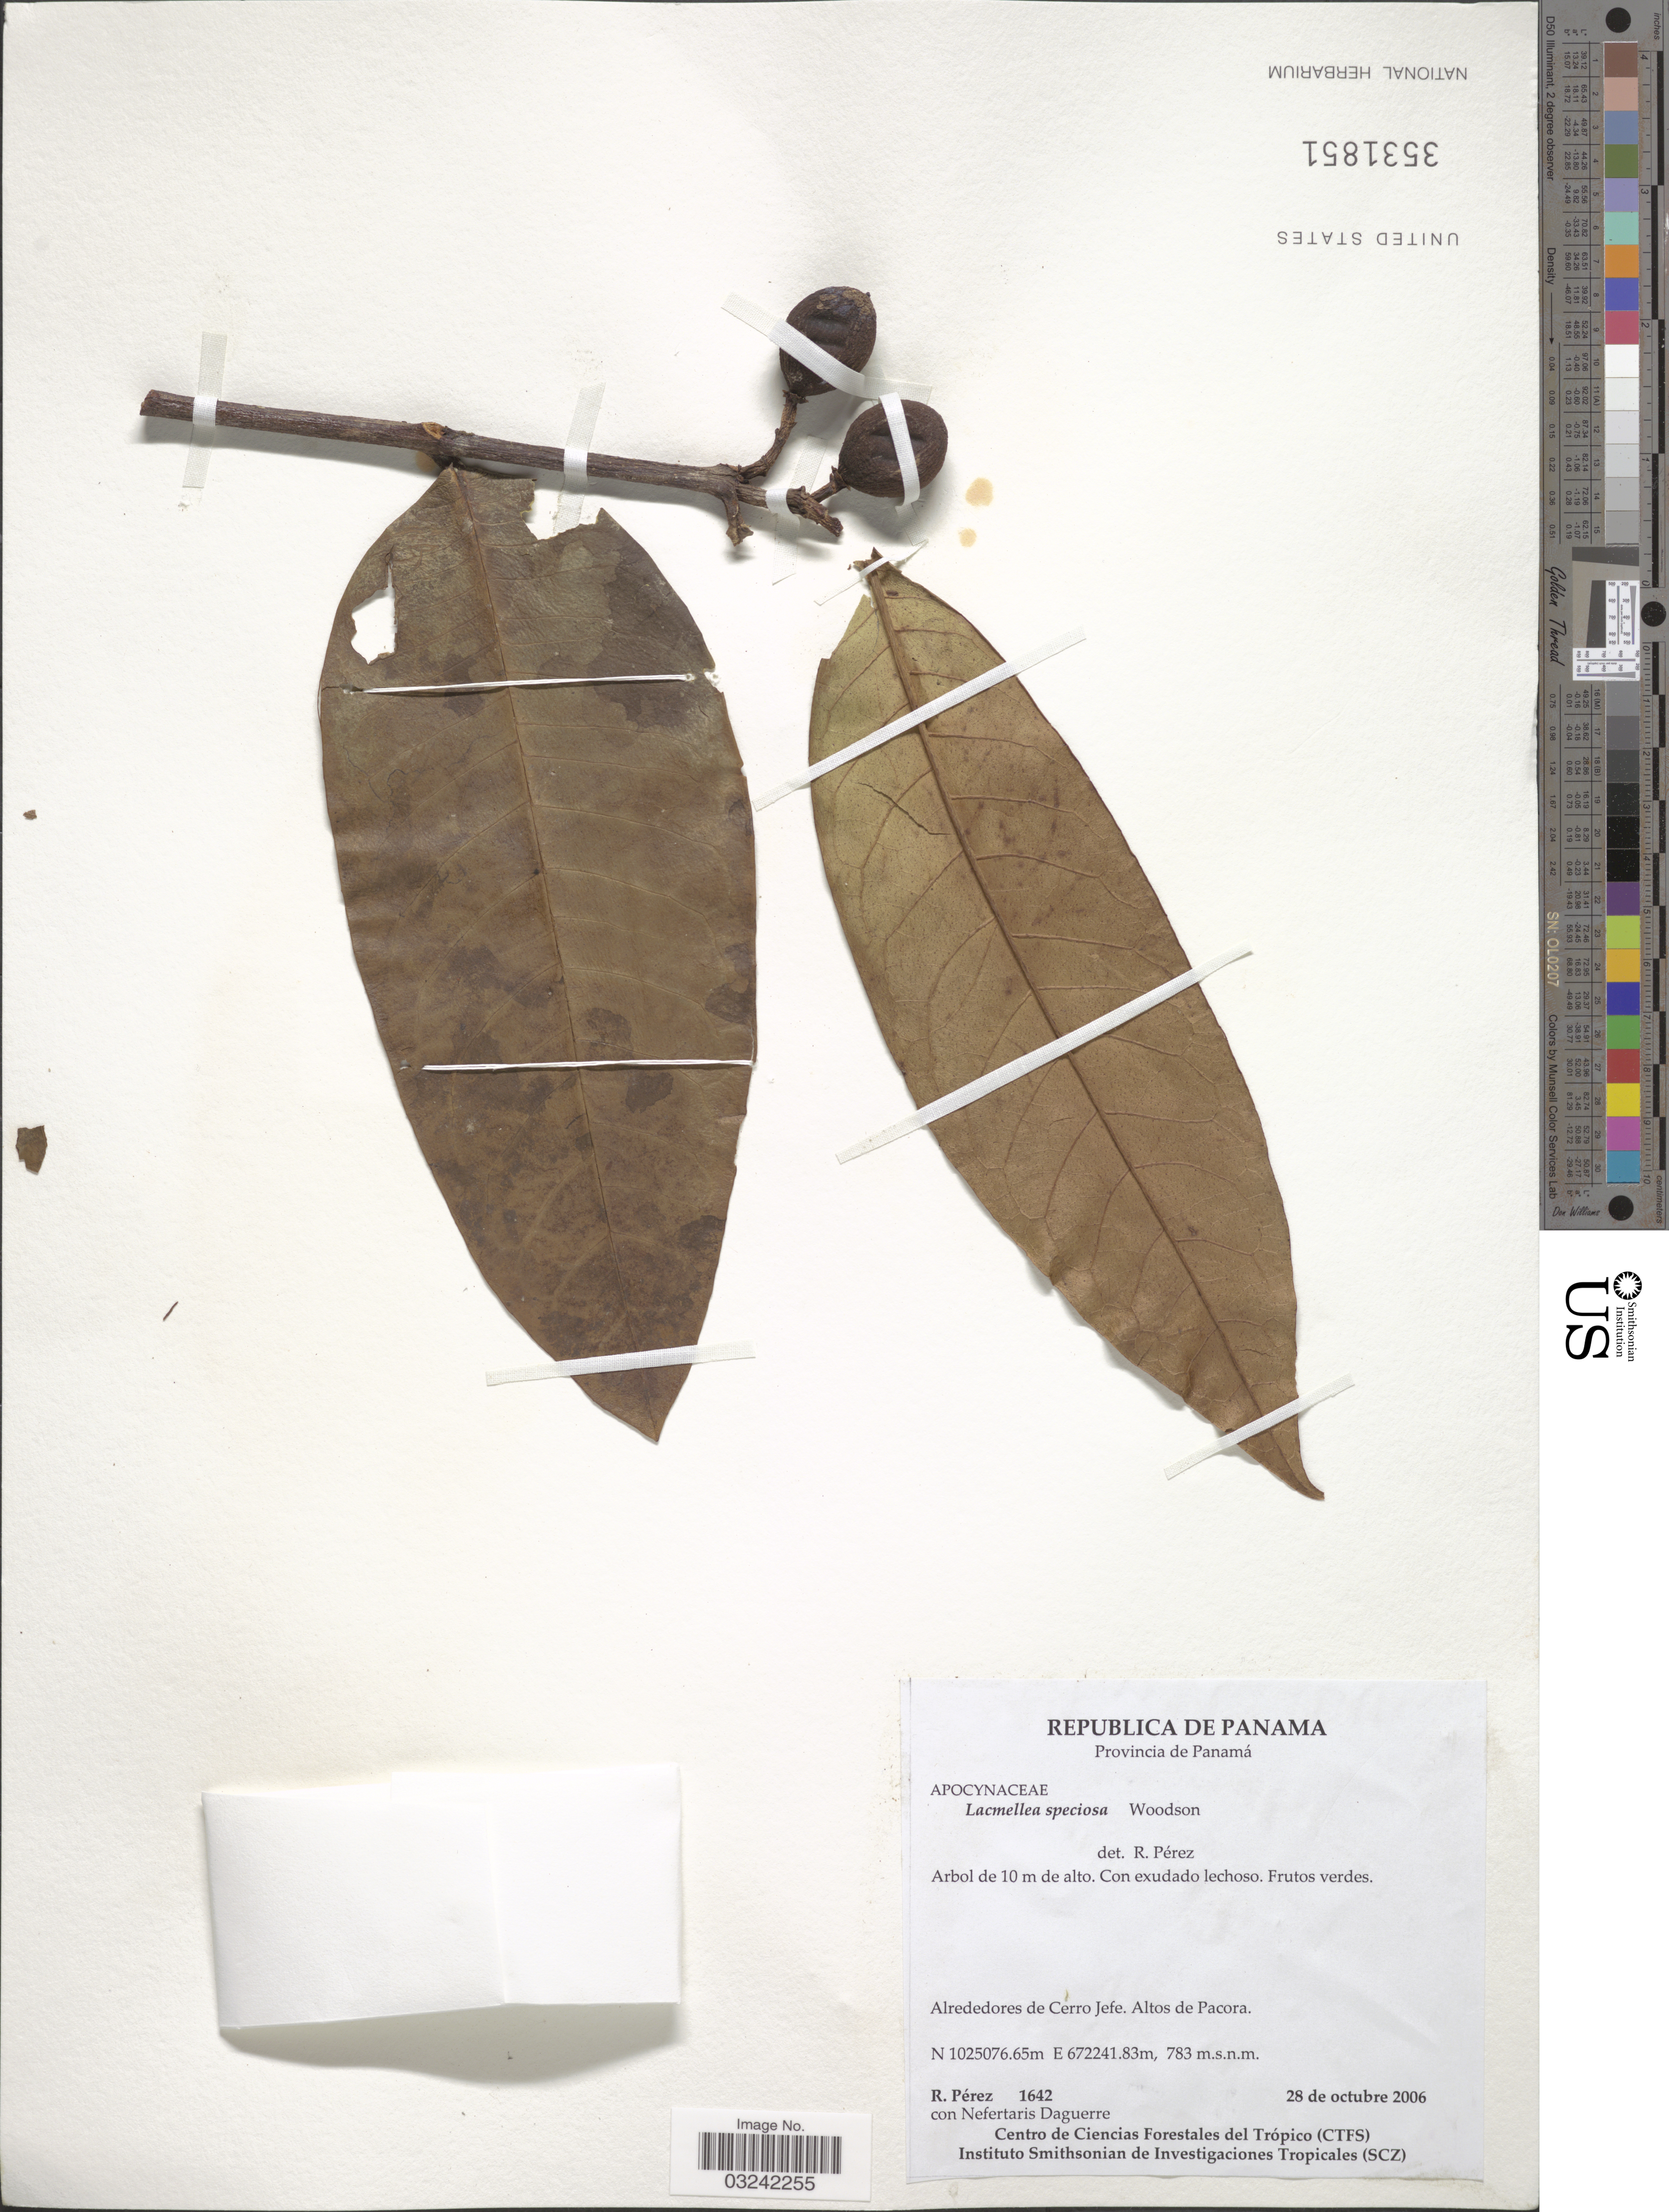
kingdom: Plantae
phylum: Tracheophyta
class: Magnoliopsida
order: Gentianales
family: Apocynaceae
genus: Lacmellea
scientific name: Lacmellea speciosa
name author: Woodson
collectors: R. Perez & N. Daguerre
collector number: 1642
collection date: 2006-10-28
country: Panama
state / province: Panamá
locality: Alrededores de Cerro Jefe. Altos de Pacora.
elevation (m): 783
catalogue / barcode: US 3531851